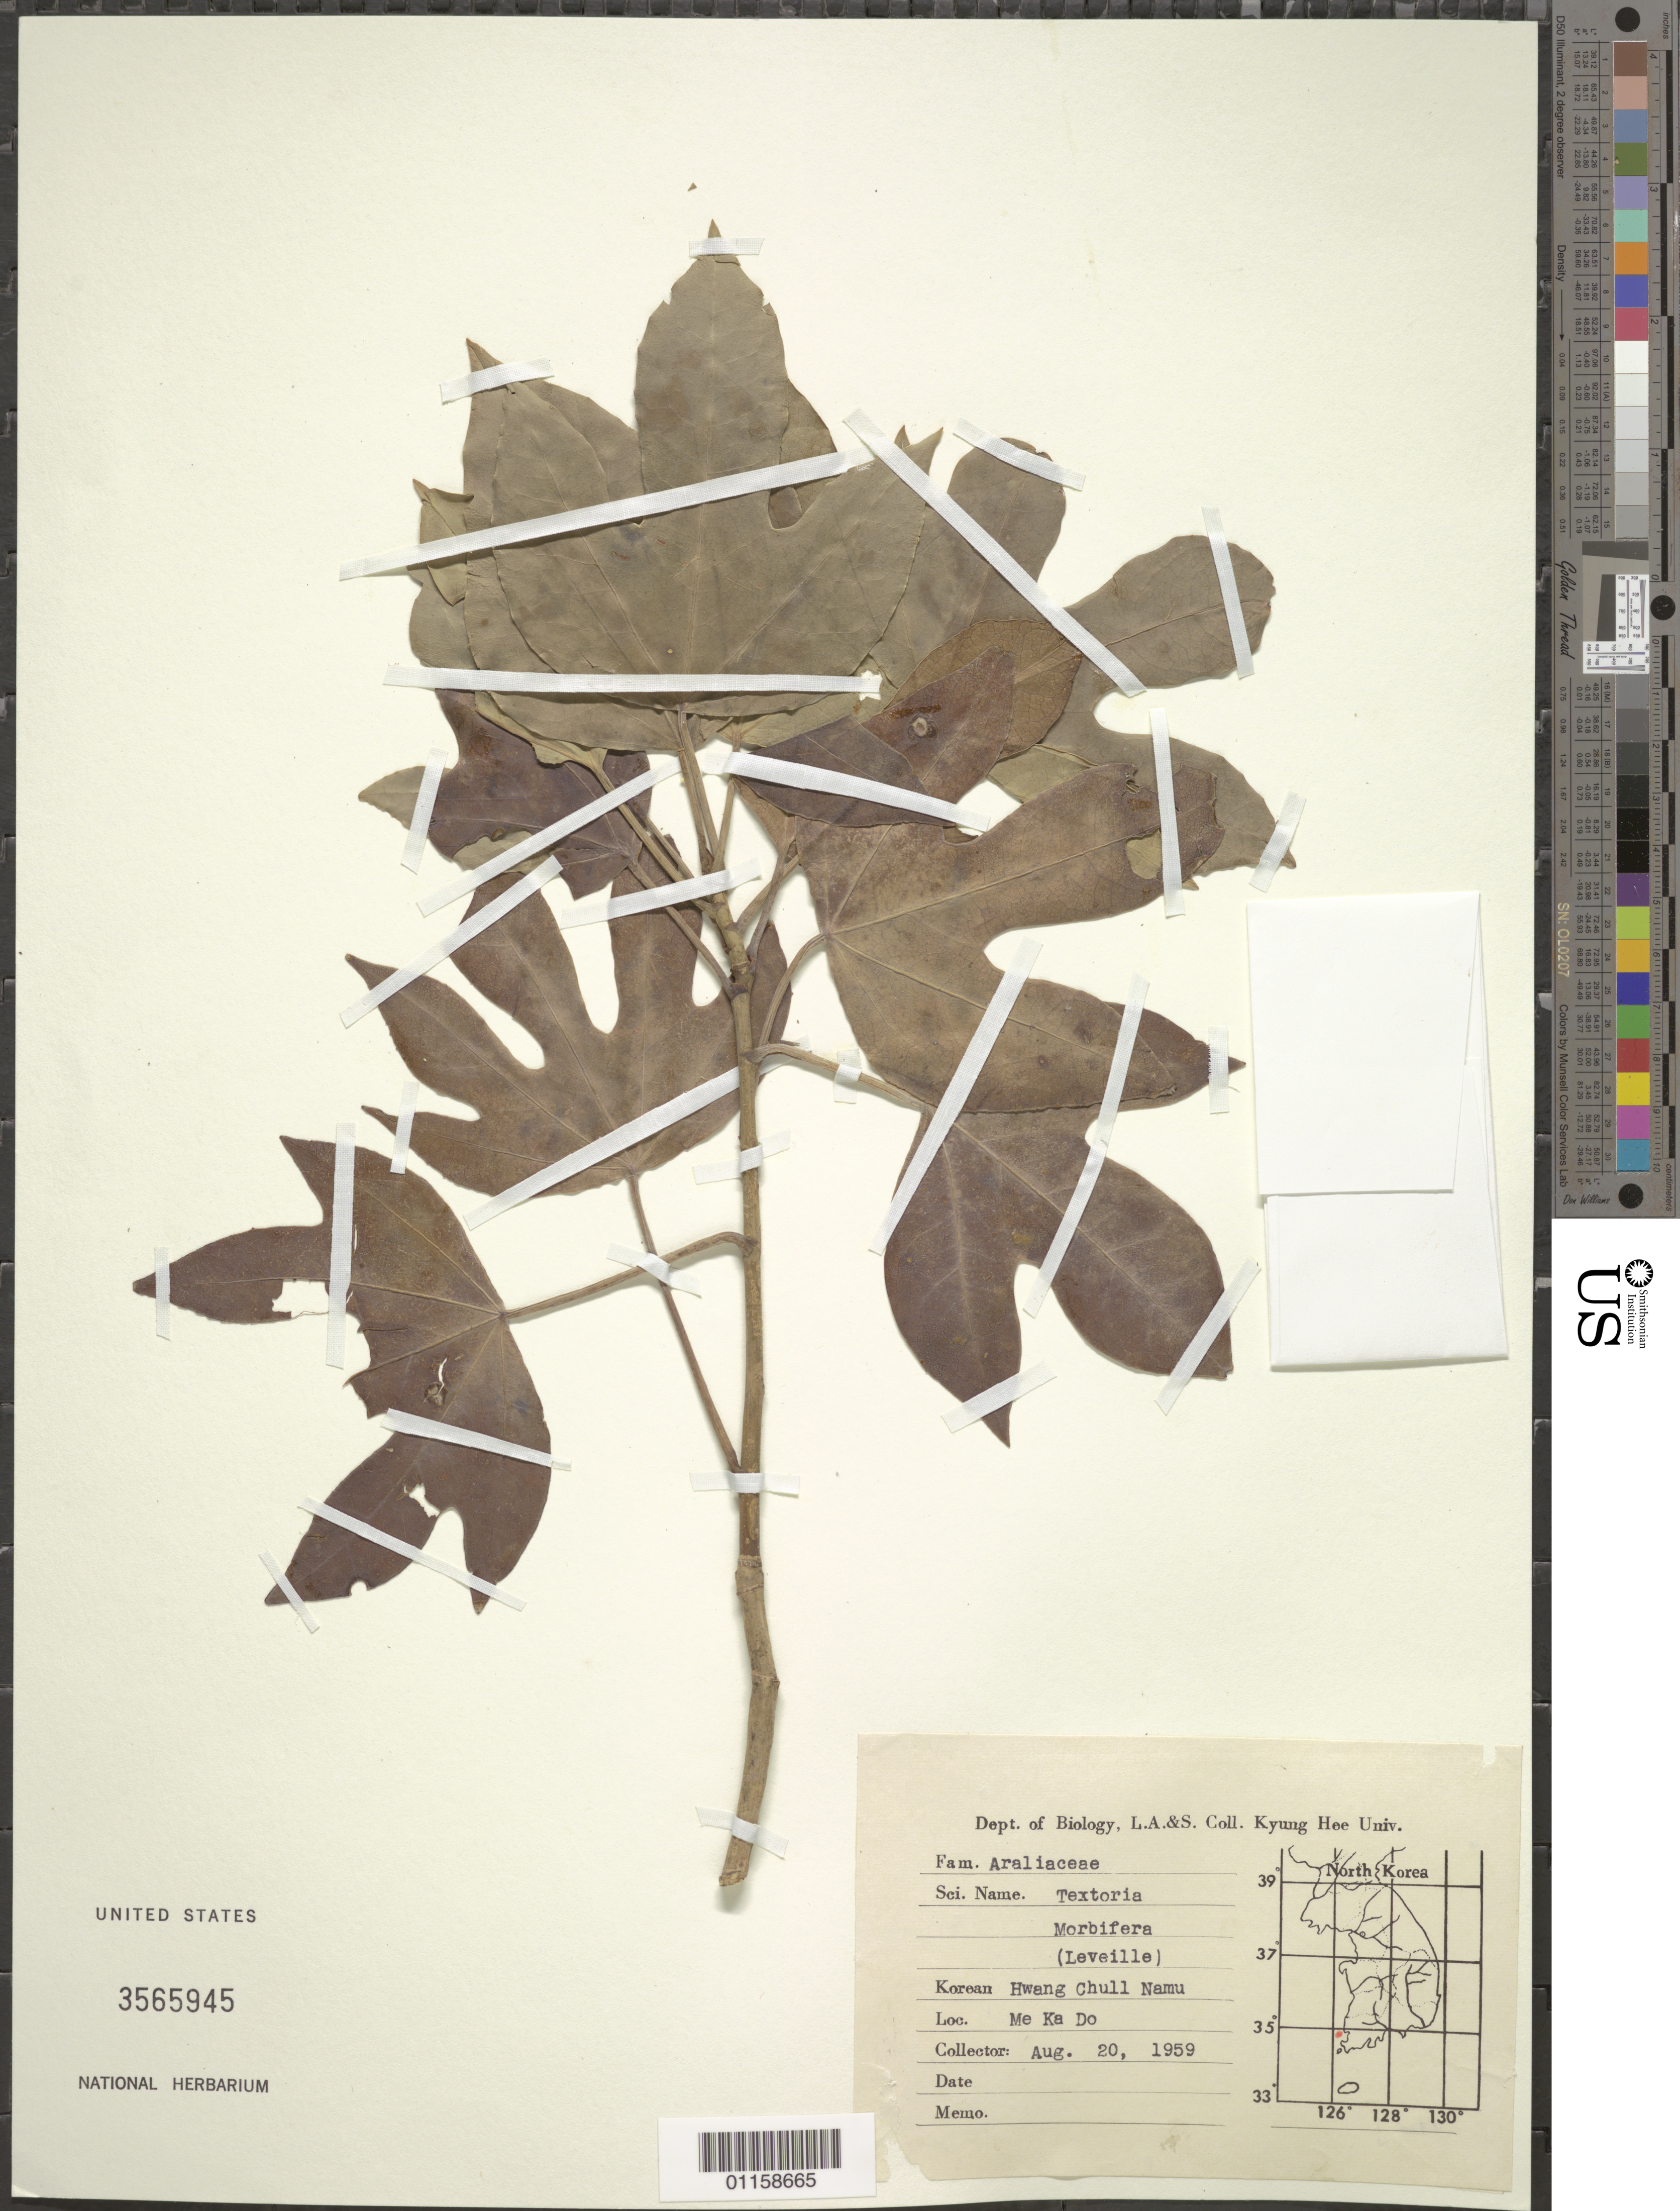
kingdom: Plantae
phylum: Tracheophyta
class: Magnoliopsida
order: Apiales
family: Araliaceae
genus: Dendropanax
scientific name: Dendropanax morbifer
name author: H. Lév.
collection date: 1959-08-20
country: North Korea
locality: Me Ka Do.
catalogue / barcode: US 3565945